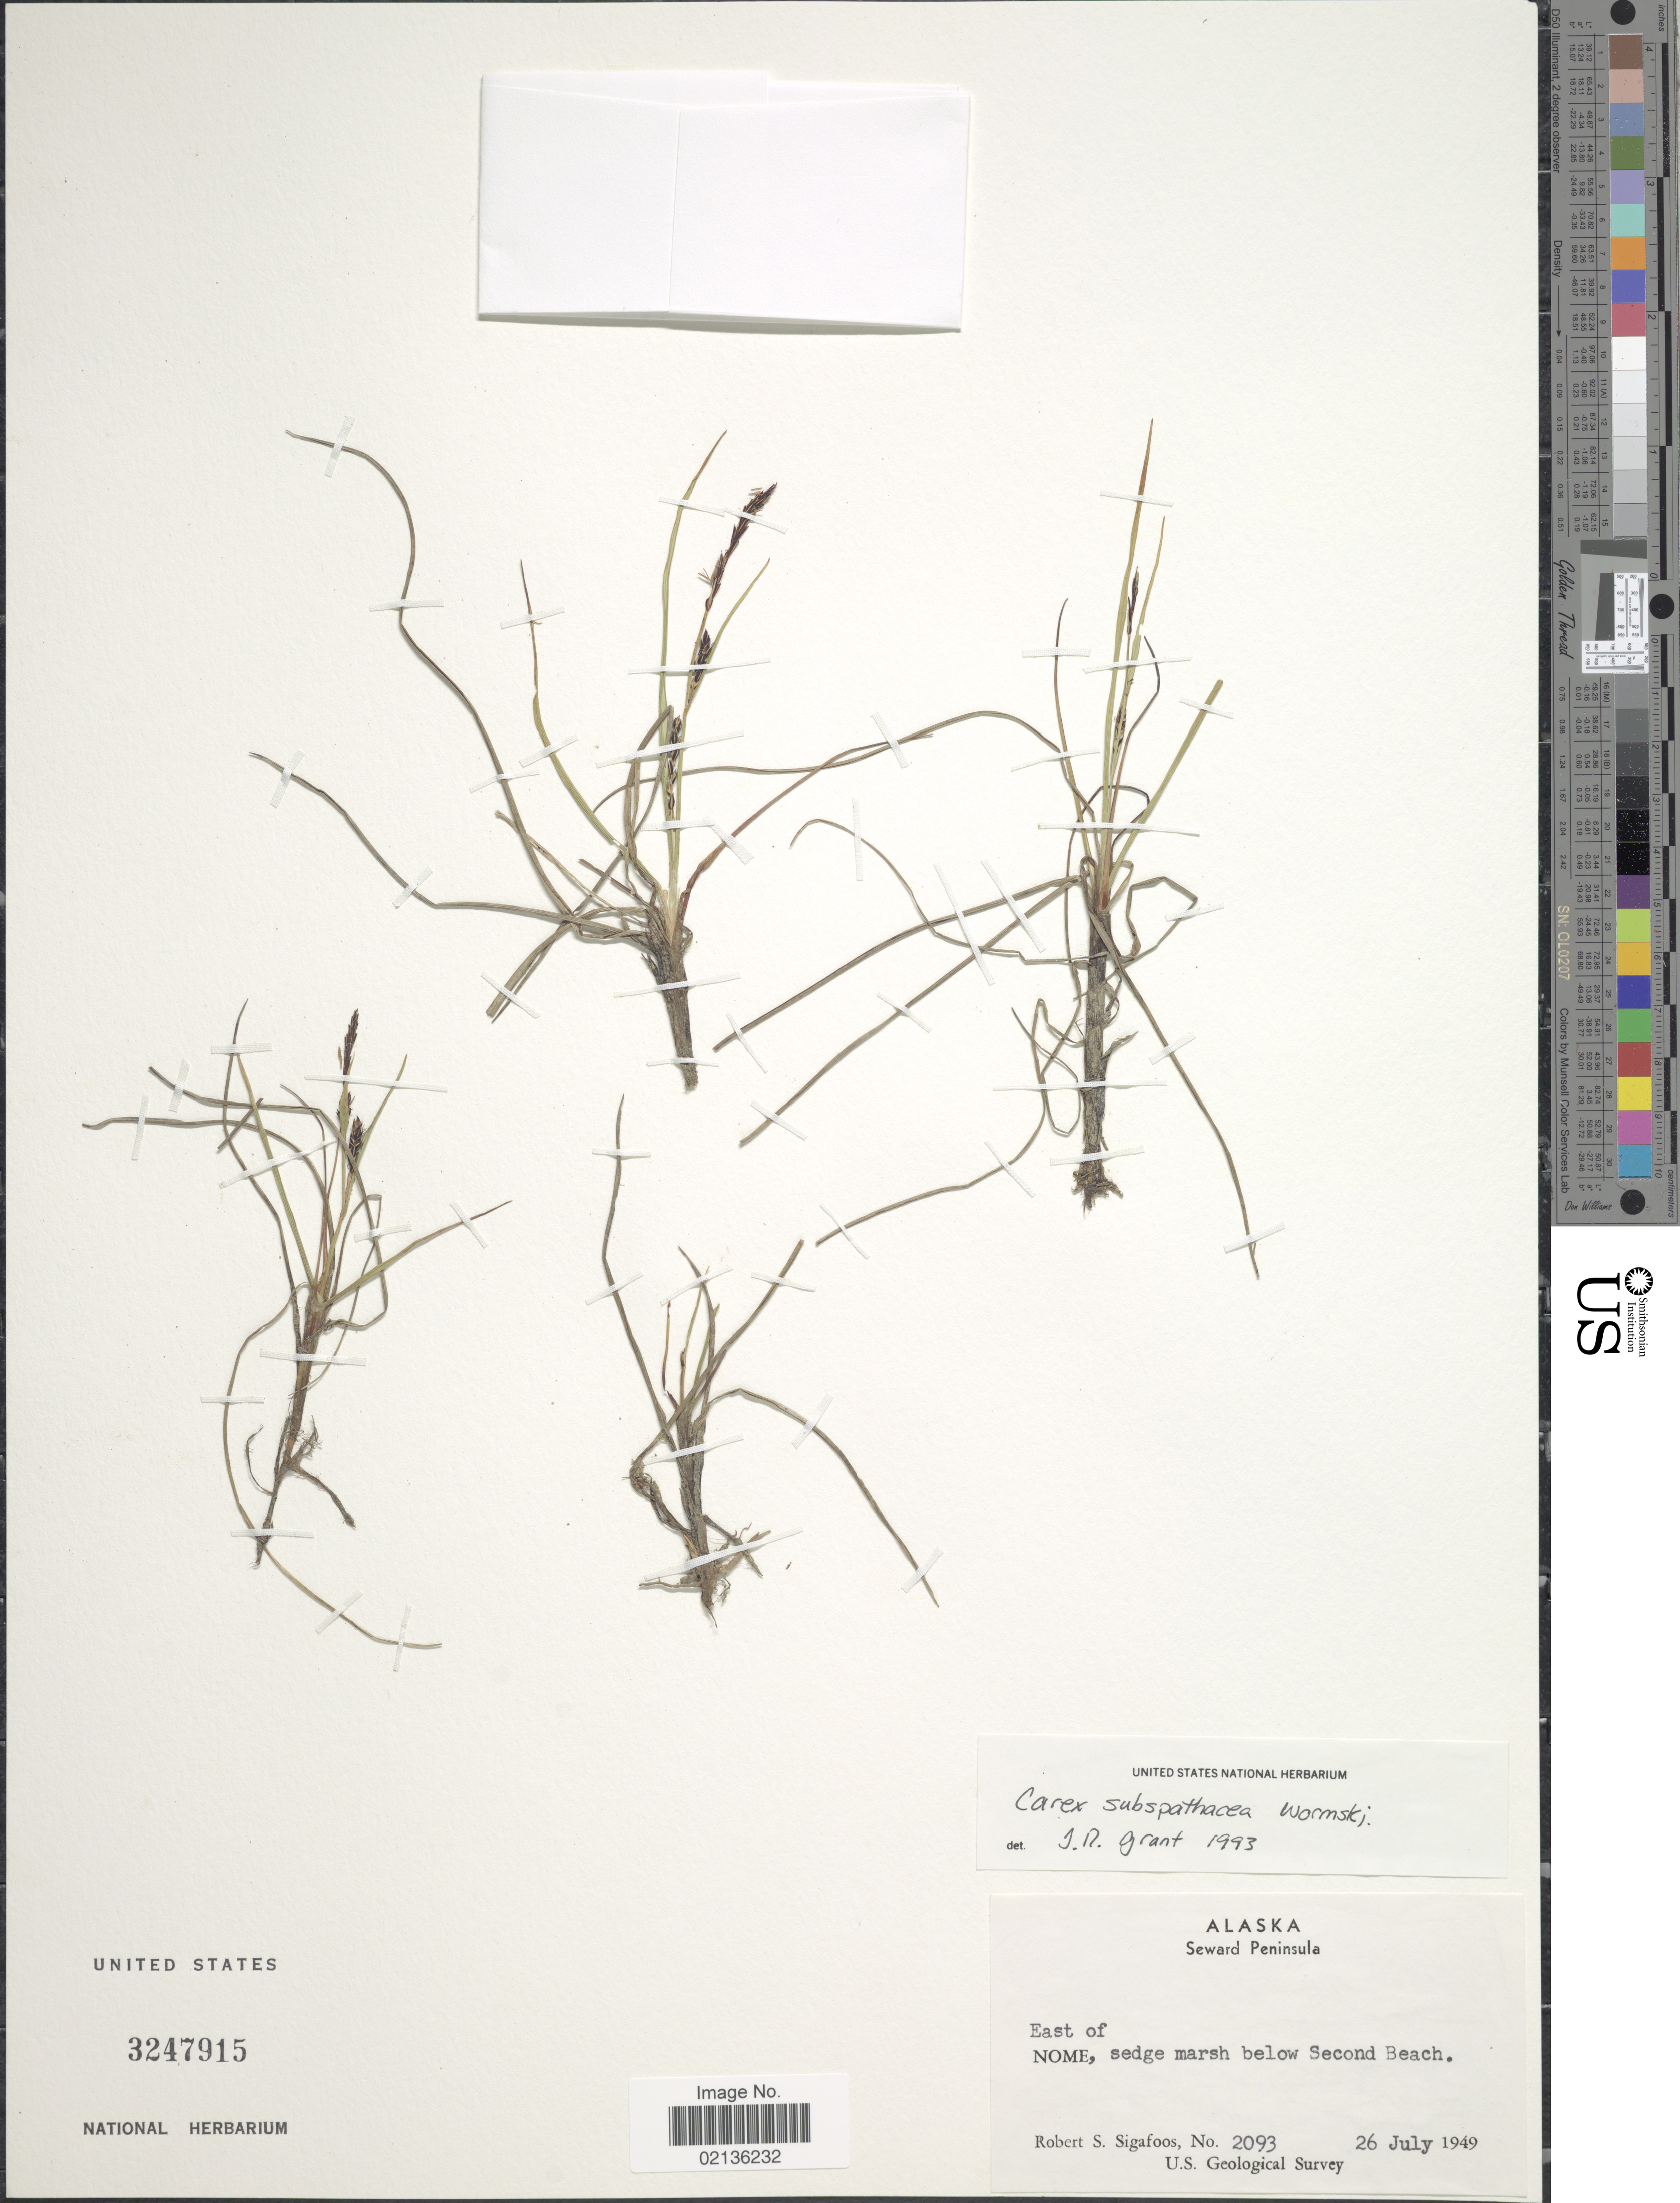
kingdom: Plantae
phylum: Tracheophyta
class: Liliopsida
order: Poales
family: Cyperaceae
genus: Carex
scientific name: Carex subspathacea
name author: Wormsk. ex Hornem.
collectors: R. Sigafoos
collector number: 2093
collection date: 1949-07-26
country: United States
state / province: Alaska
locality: Seward Peninsula, East of Nome, Sedge marsh below Second Beach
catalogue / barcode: US 3247915